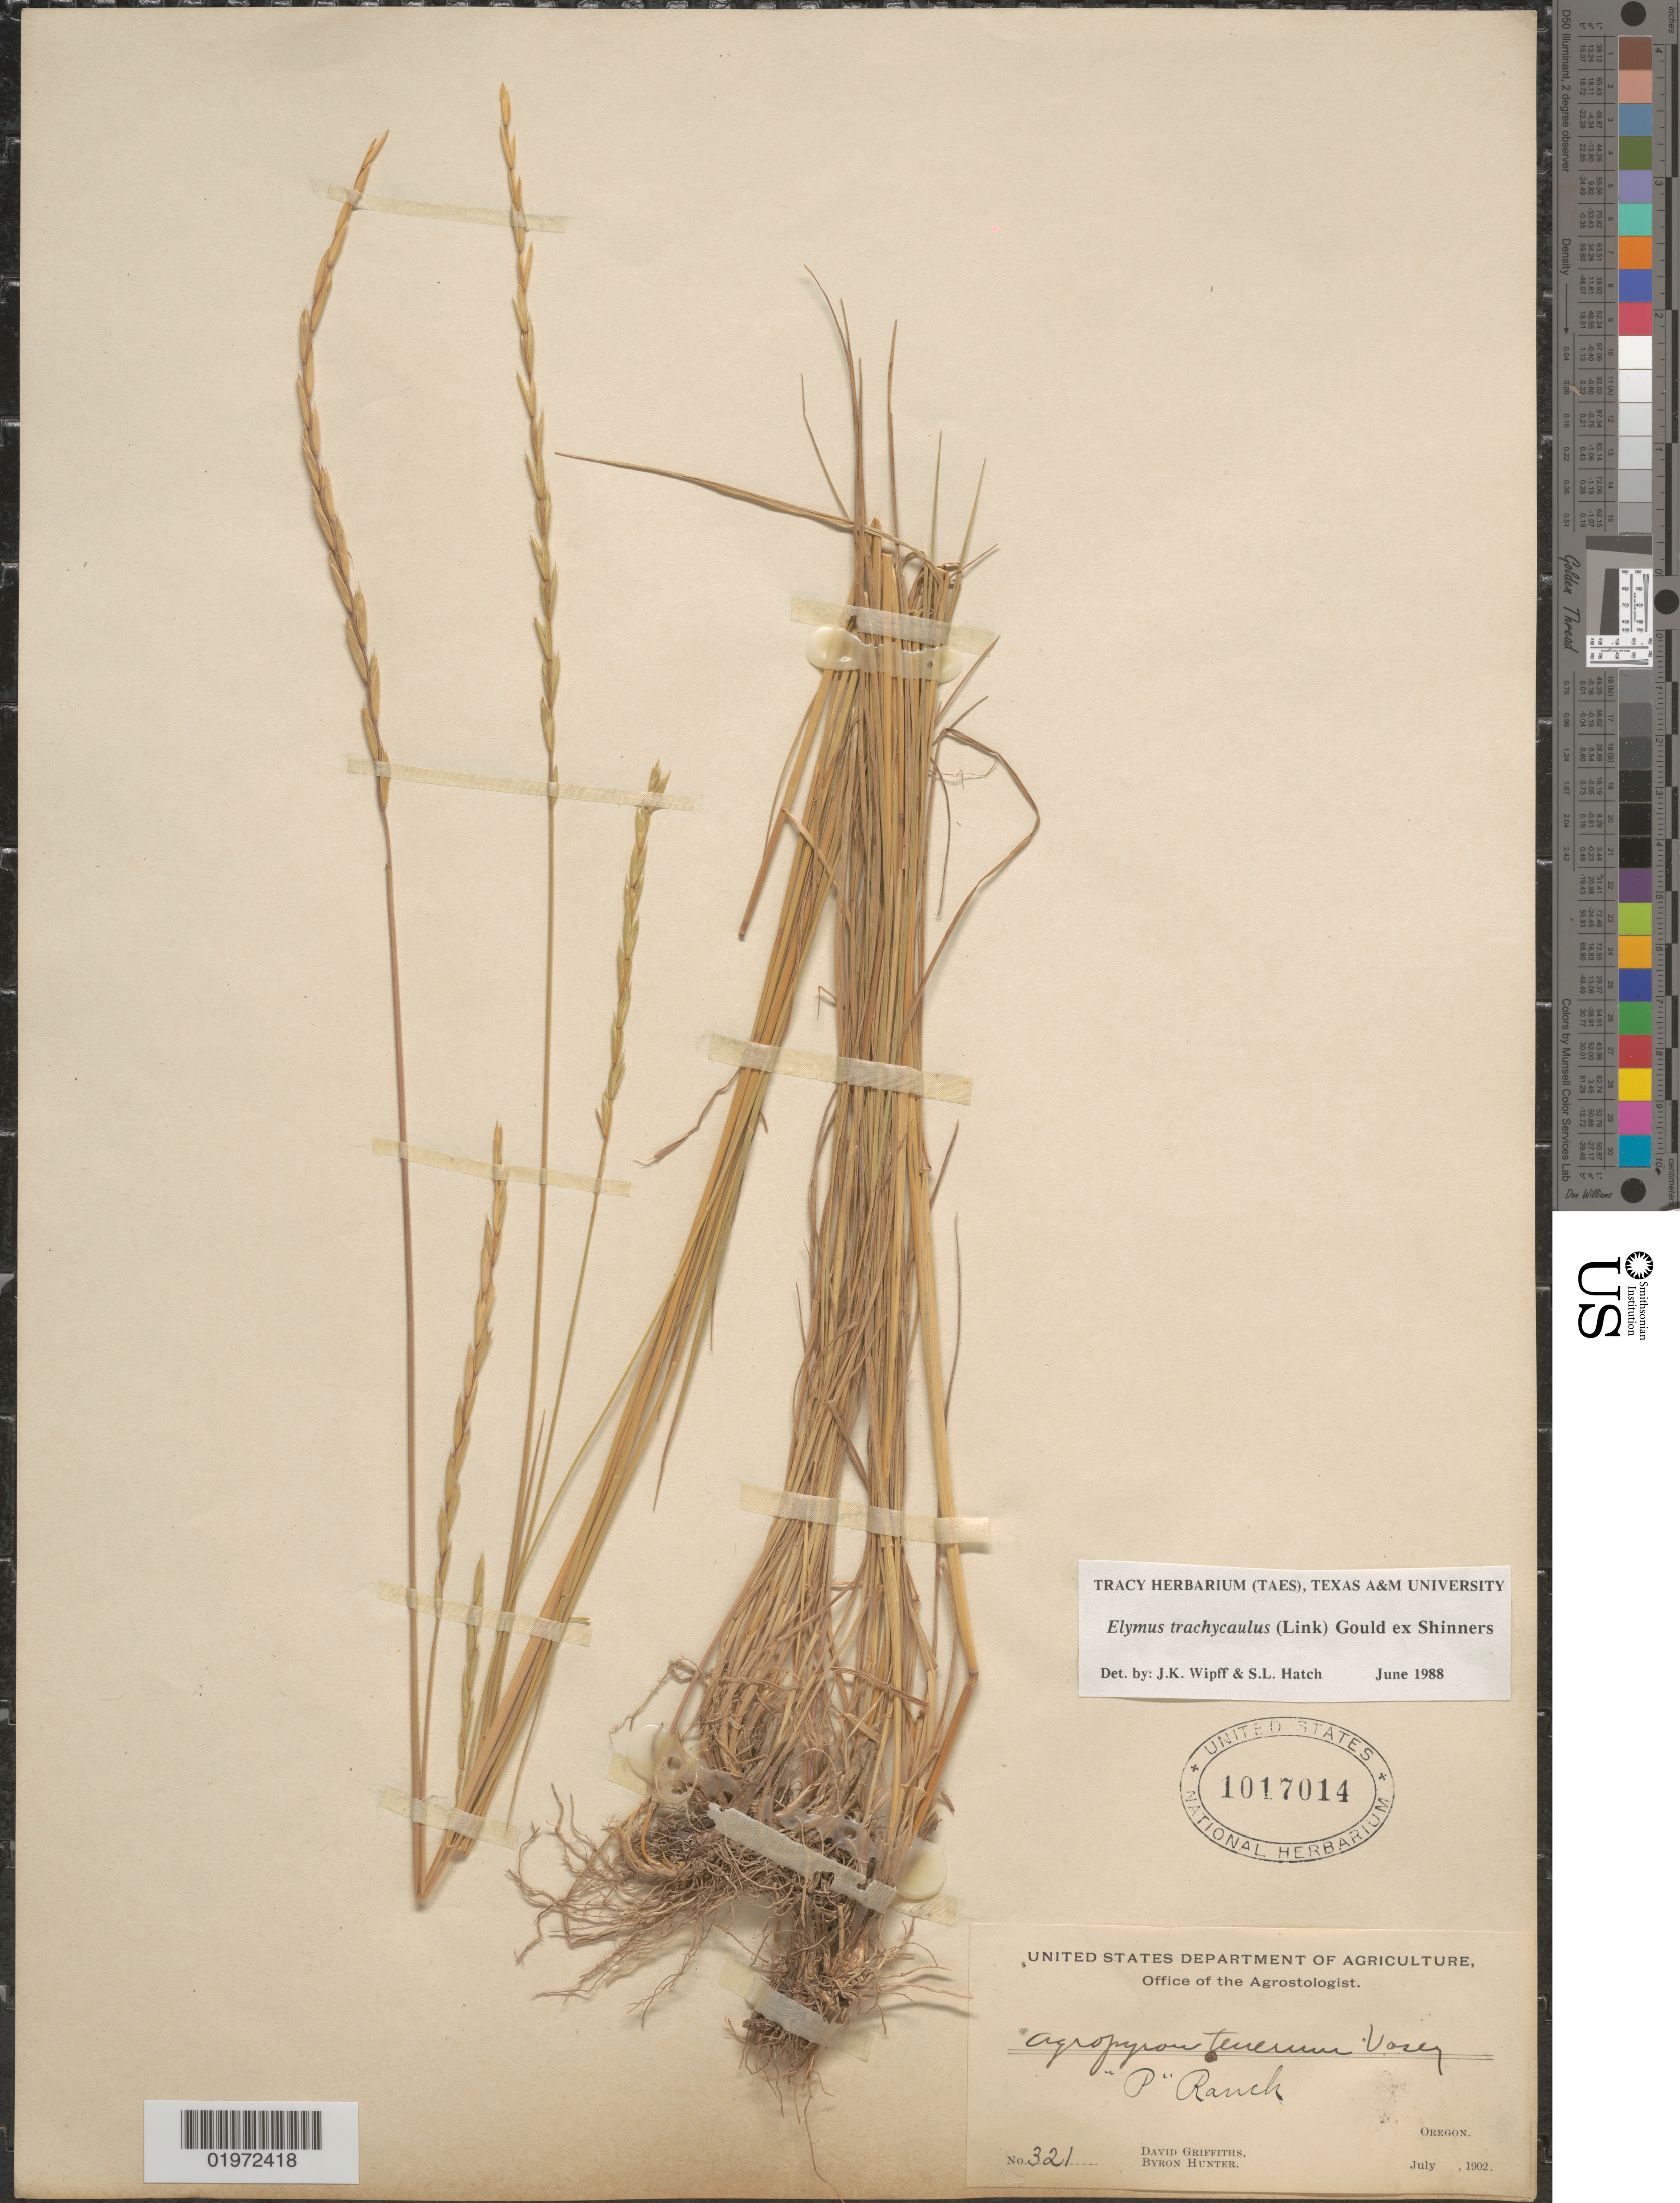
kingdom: Plantae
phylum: Tracheophyta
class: Liliopsida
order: Poales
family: Poaceae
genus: Elymus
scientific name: Elymus trachycaulus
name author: (Link) Gould ex Shinners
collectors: D. Griffiths & B. Hunter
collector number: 321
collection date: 1902-07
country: United States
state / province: Oregon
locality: P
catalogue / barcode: US 1017014